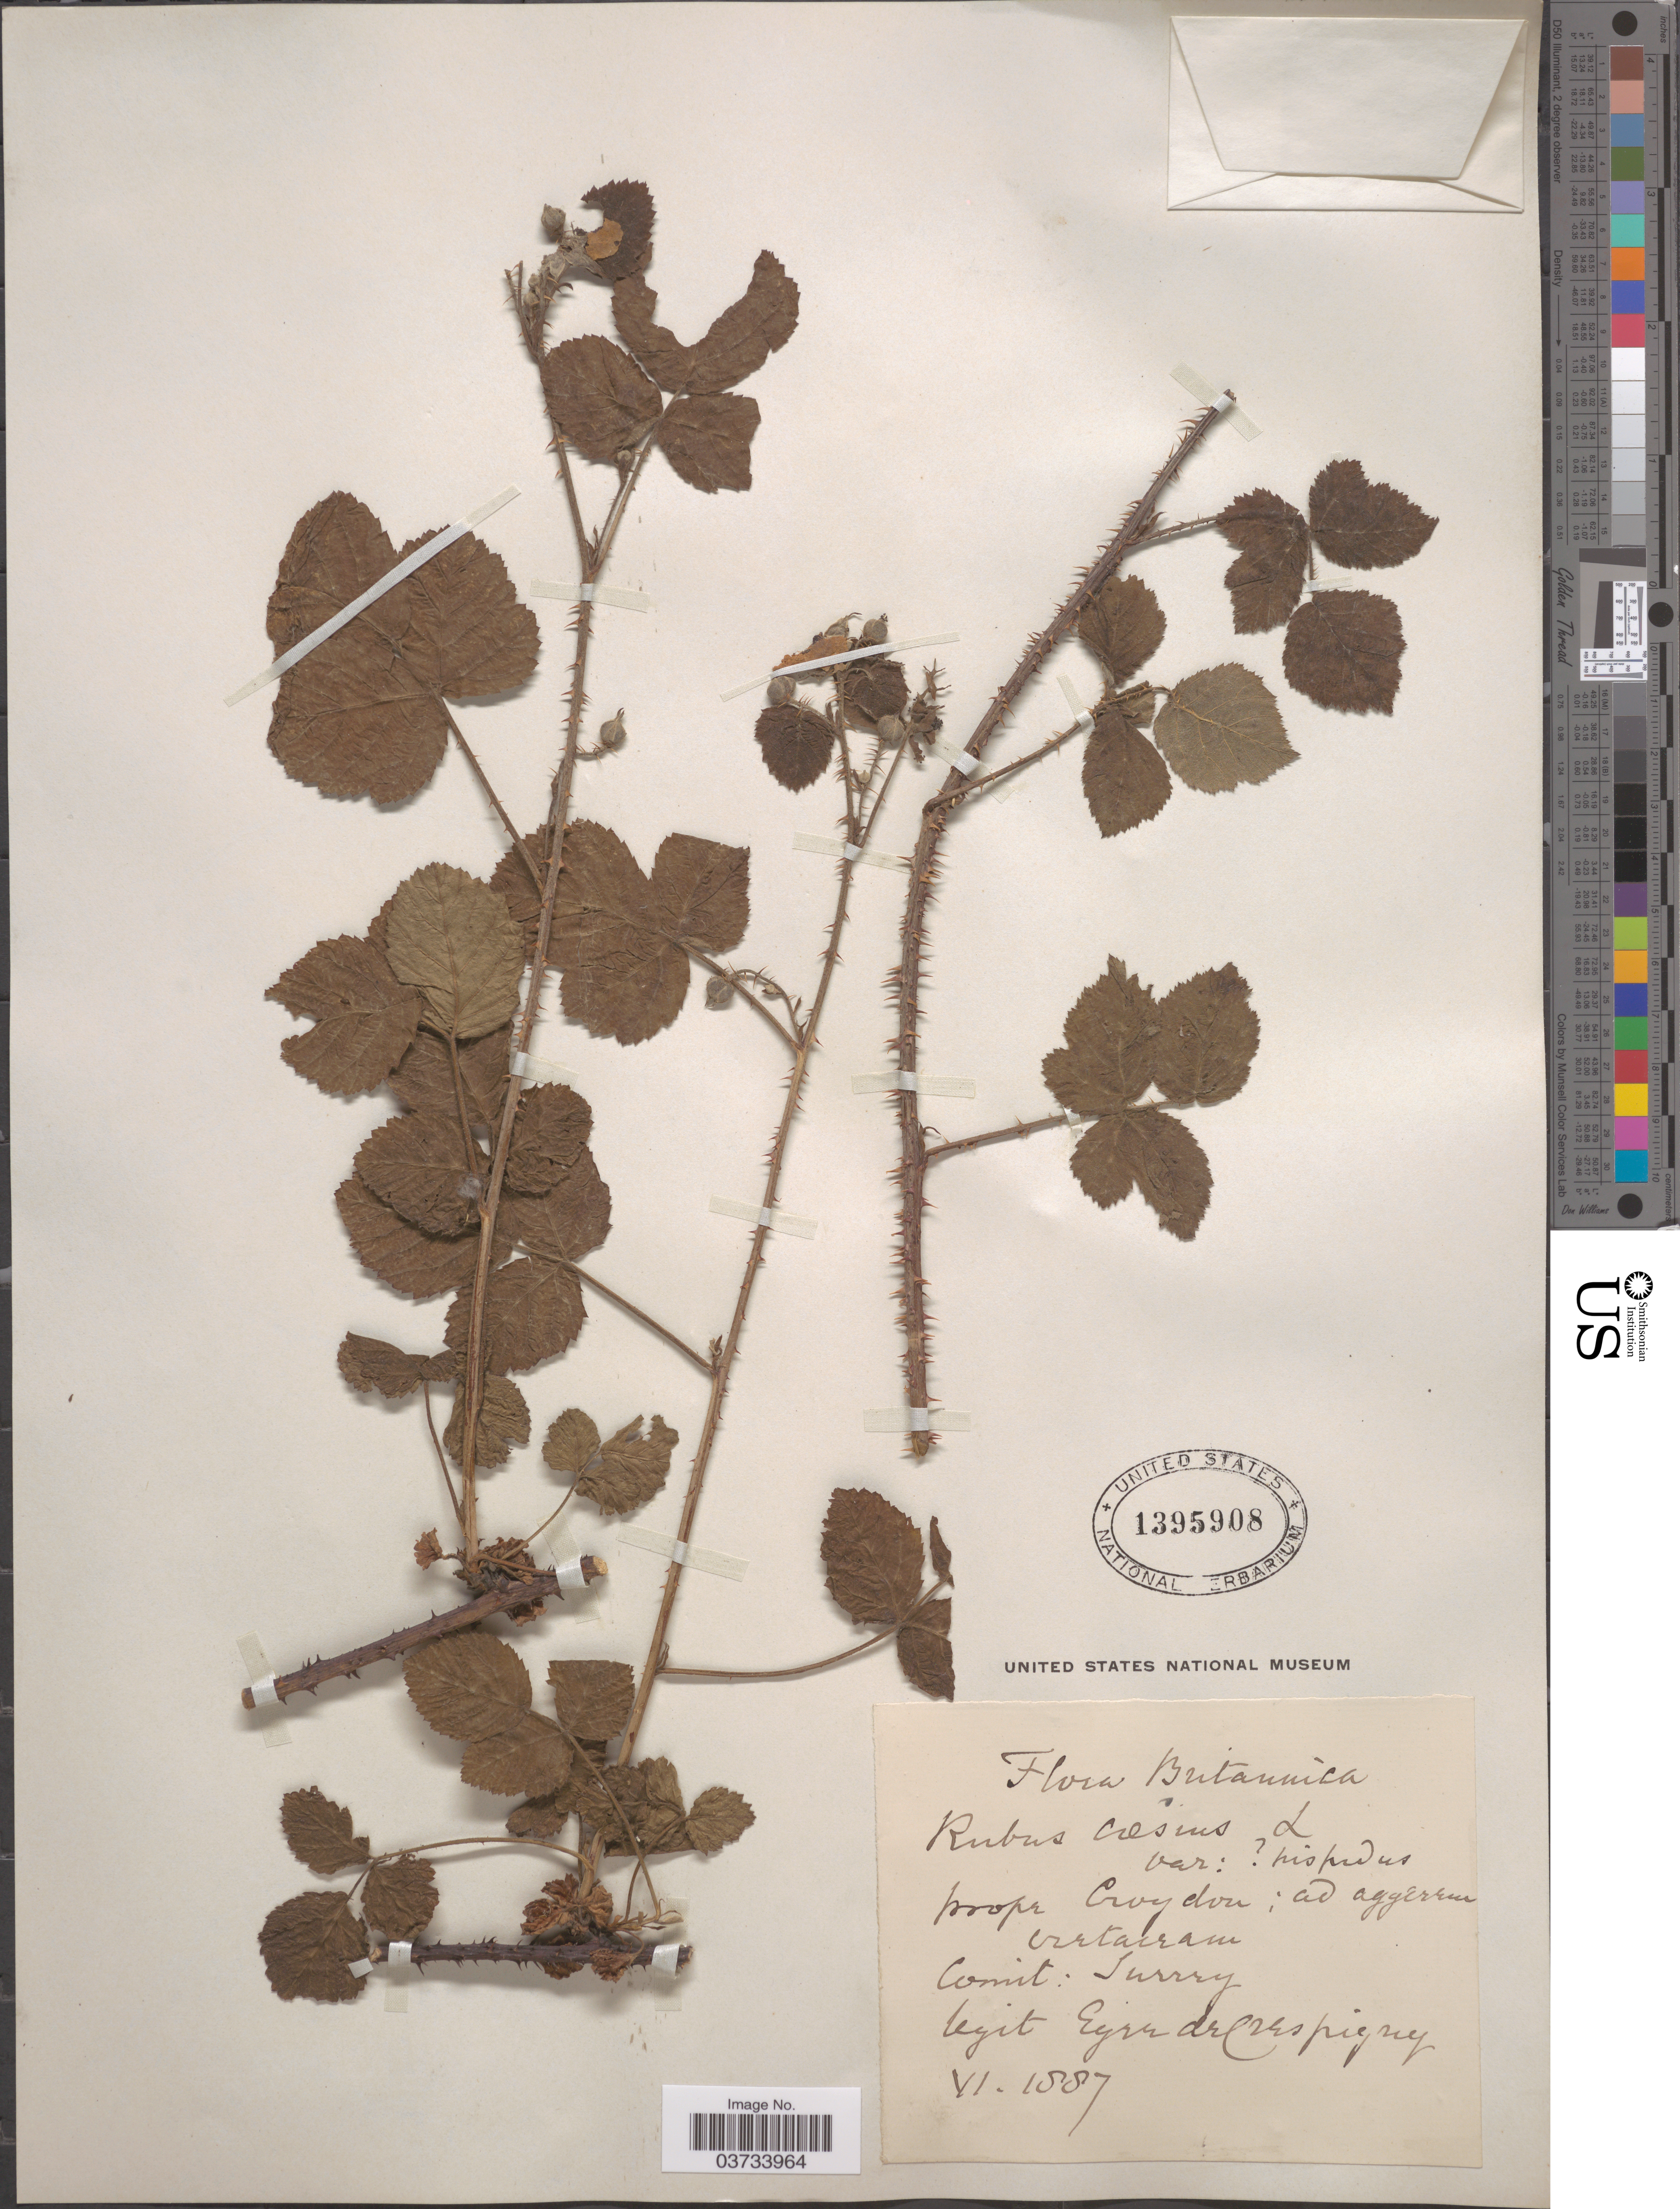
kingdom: Plantae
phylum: Tracheophyta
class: Magnoliopsida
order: Rosales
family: Rosaceae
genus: Rubus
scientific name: Rubus caesius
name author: L.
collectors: E. de Crespigny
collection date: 1887-06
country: United Kingdom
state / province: England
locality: Britannica. Prope Croydon: ad agerrun cretaream. Comit: Surrey.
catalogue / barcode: US 1395908